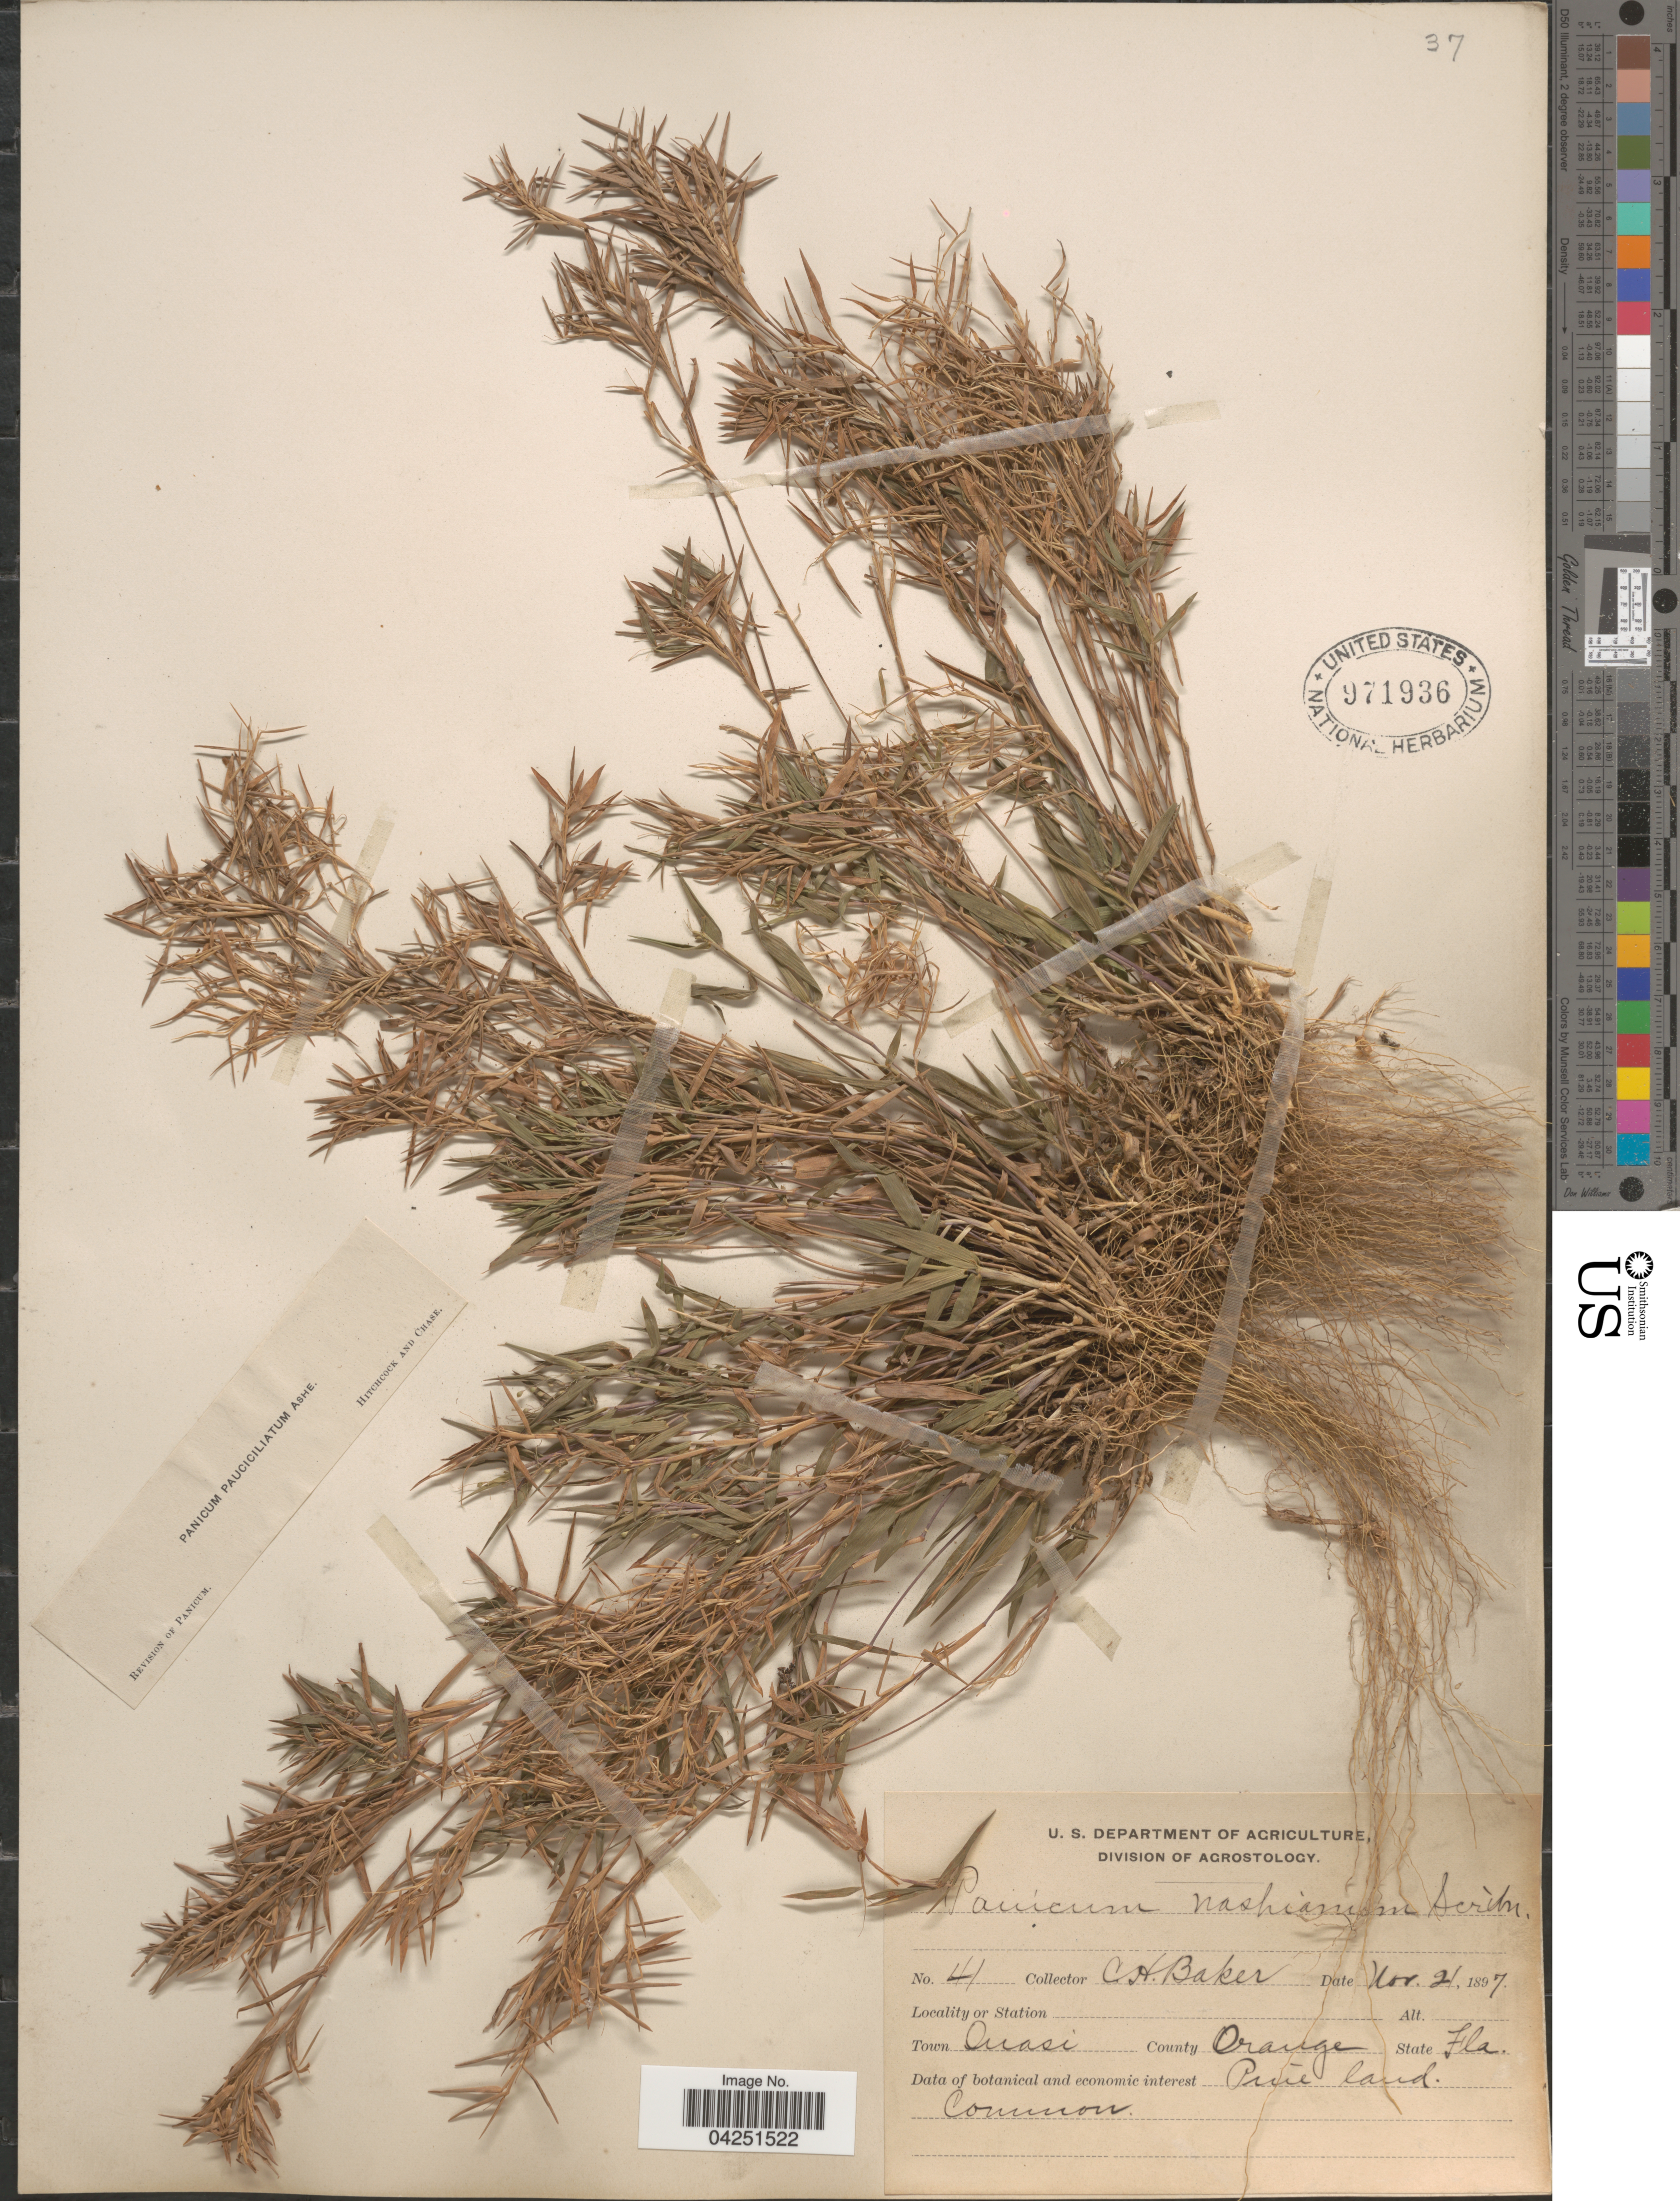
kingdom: Plantae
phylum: Tracheophyta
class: Liliopsida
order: Poales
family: Poaceae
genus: Dichanthelium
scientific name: Dichanthelium acuminatum var. acuminatum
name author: (Sw.) Gould & C.A. Clark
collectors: C. H. Baker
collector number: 41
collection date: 1897-11-21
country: United States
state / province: Florida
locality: Town Ouasi. County Orange.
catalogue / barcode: US 971936